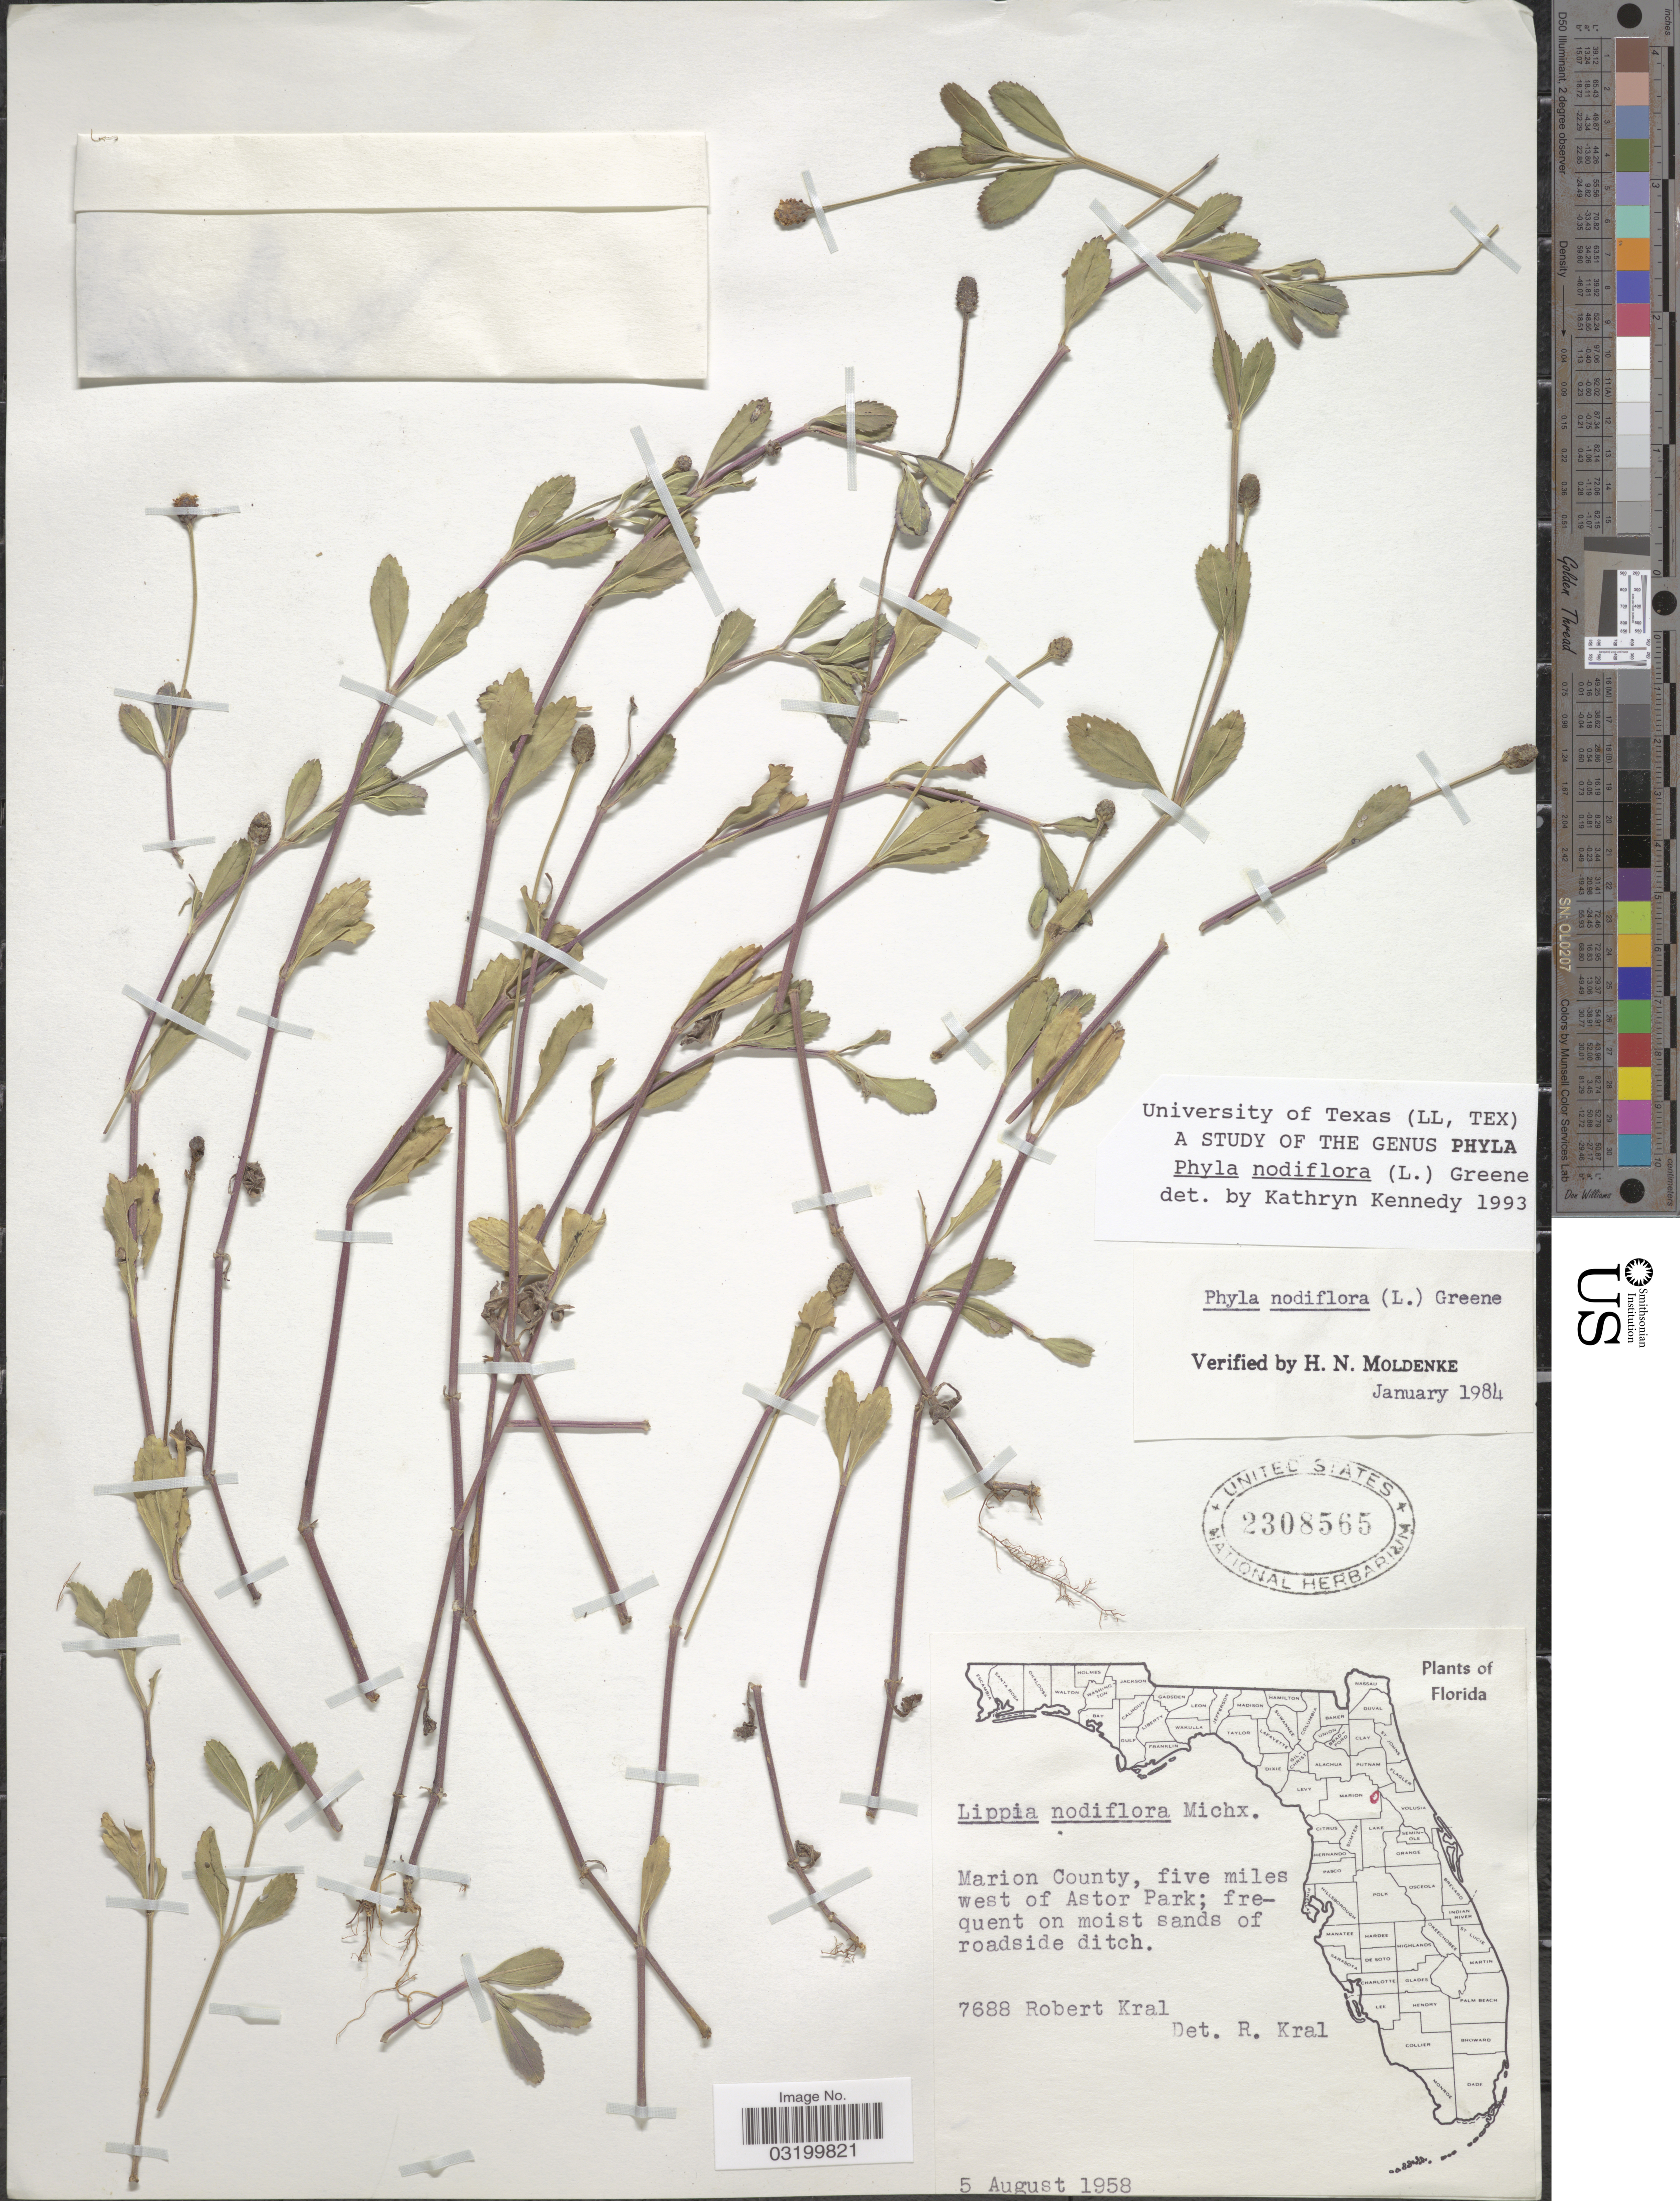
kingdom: Plantae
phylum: Tracheophyta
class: Magnoliopsida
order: Lamiales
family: Verbenaceae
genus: Phyla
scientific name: Phyla nodiflora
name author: (L.) Greene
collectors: R. Kral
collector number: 7688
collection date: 1958-08-05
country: United States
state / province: Florida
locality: Marion County, five miles west of Astor Park.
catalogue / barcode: US 2308565